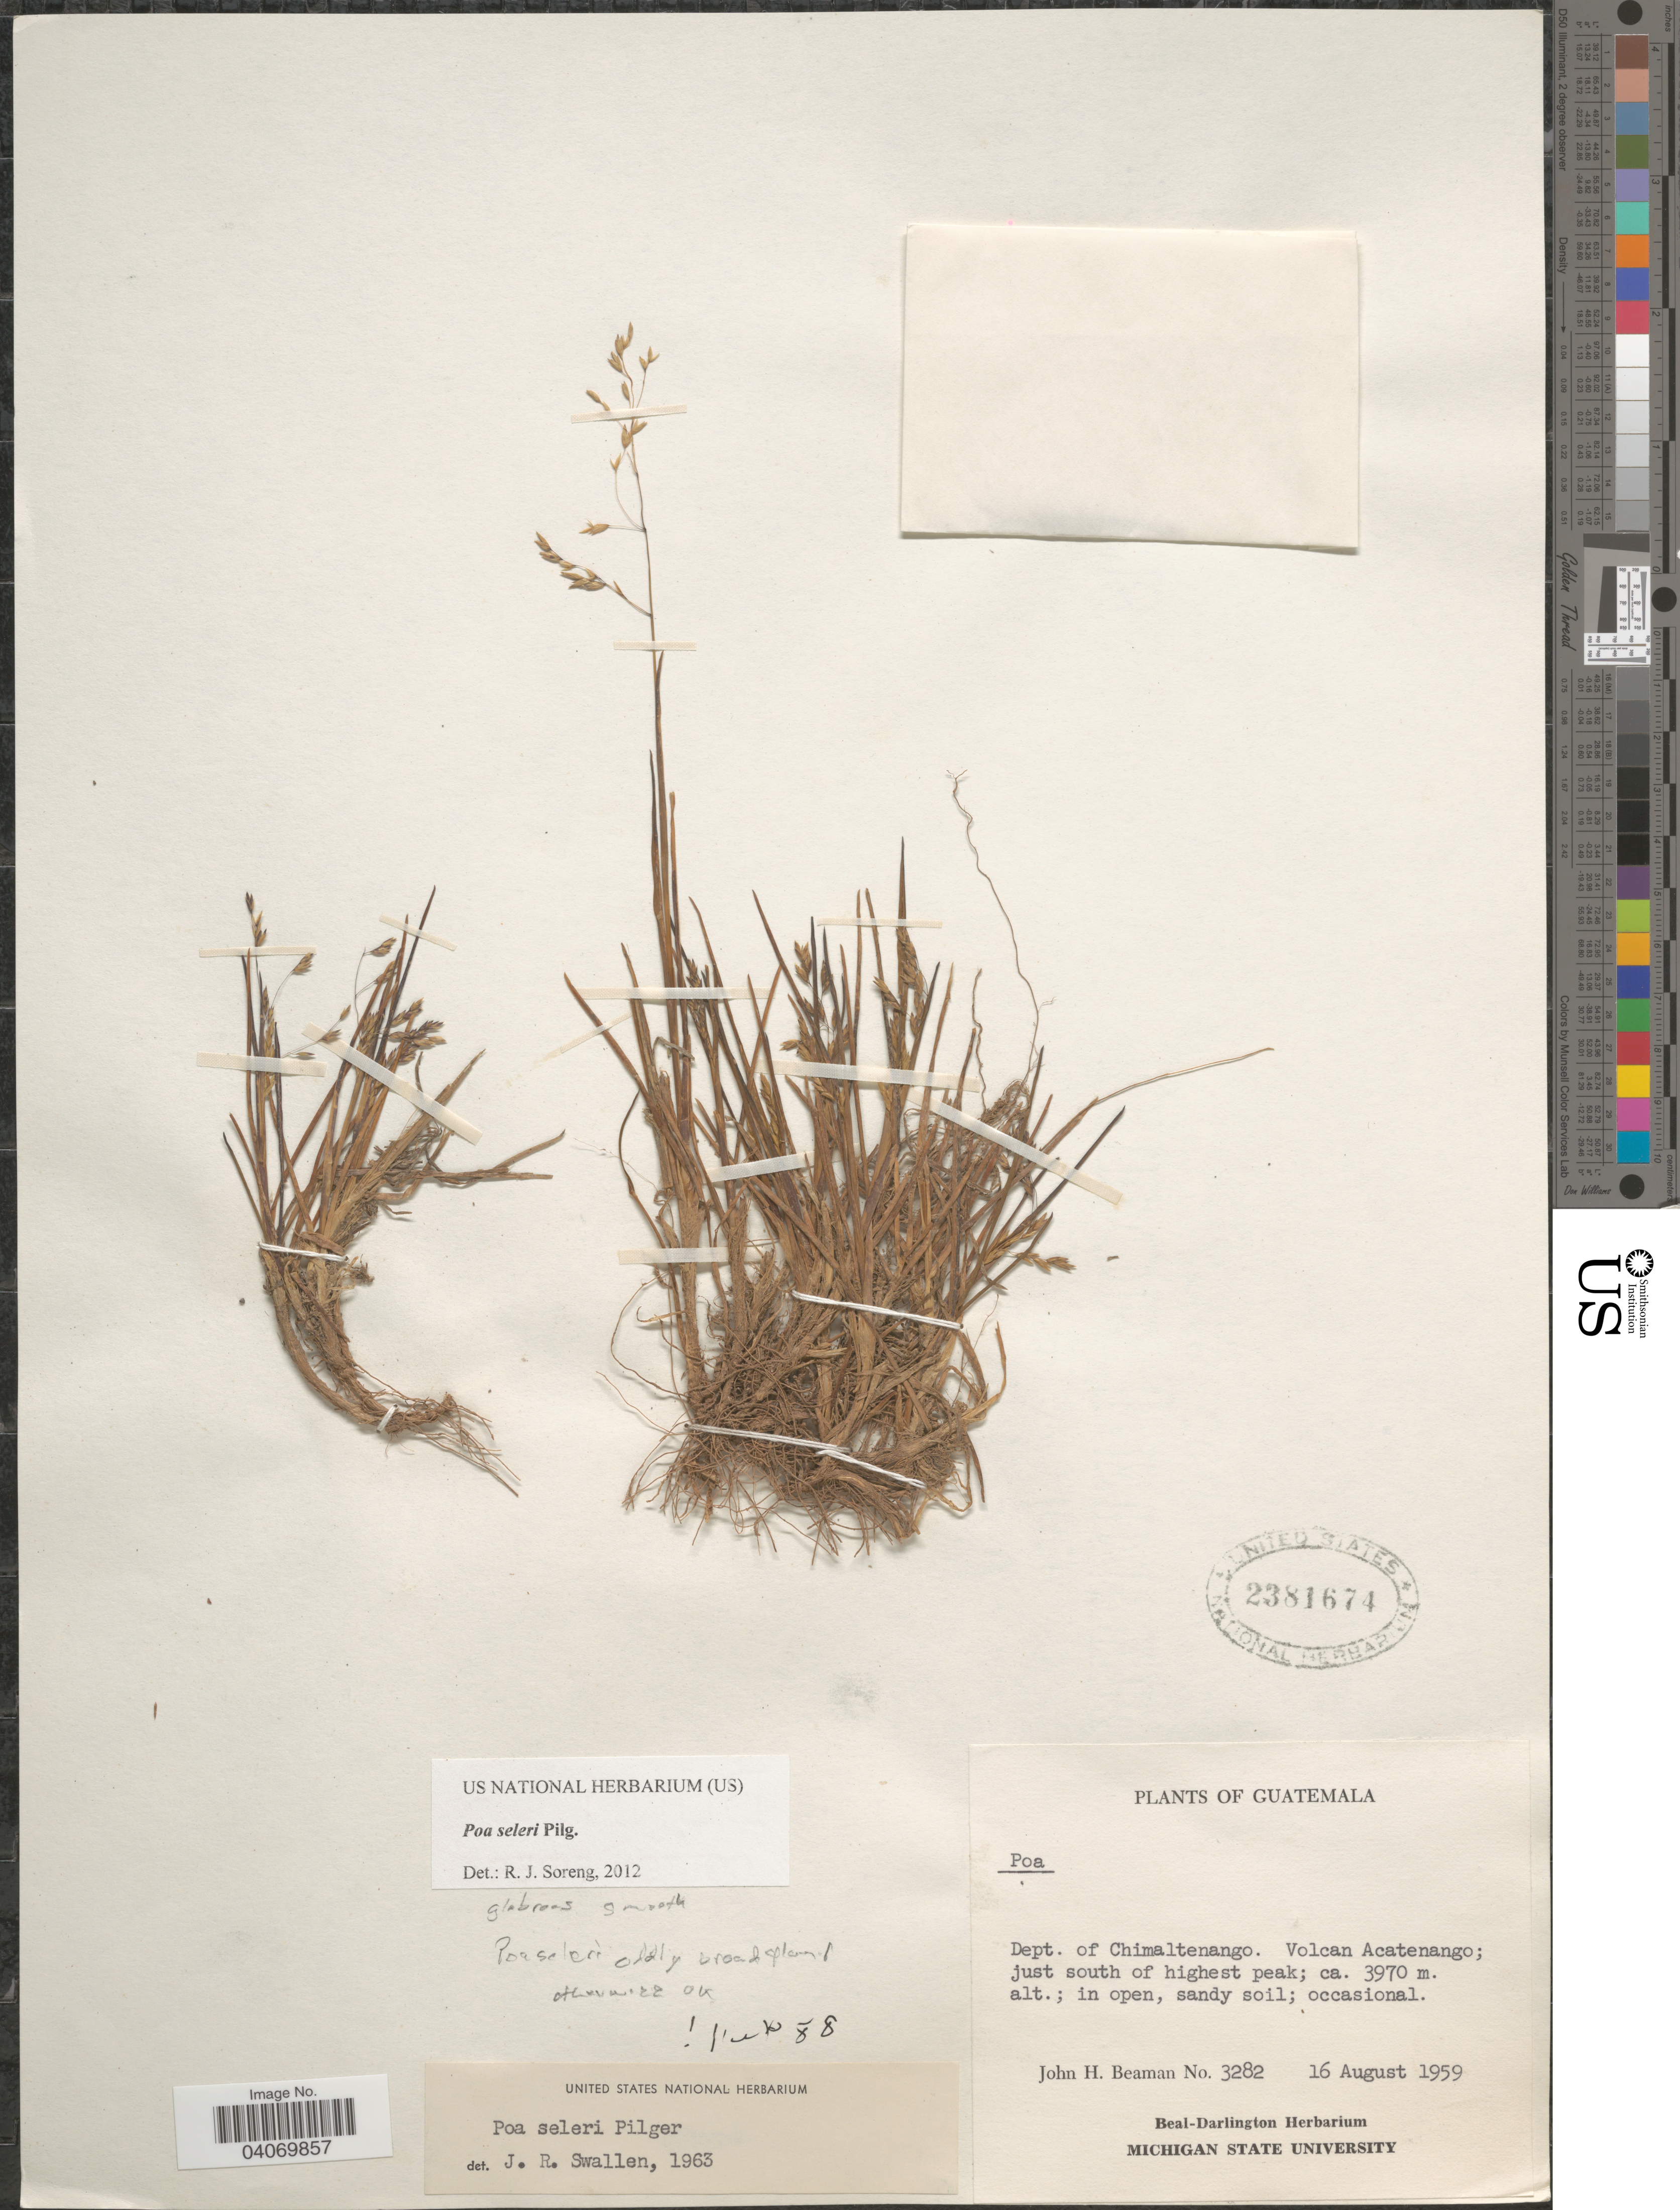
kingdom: Plantae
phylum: Tracheophyta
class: Liliopsida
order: Poales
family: Poaceae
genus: Poa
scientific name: Poa seleri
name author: Pilg.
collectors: J. H. Beaman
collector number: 3282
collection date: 1959-08-16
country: Guatemala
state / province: Chimaltenango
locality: Dept. of Chimaltenango. Volcan Acatenango; just south of highest peak.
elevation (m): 3970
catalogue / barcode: US 2381674